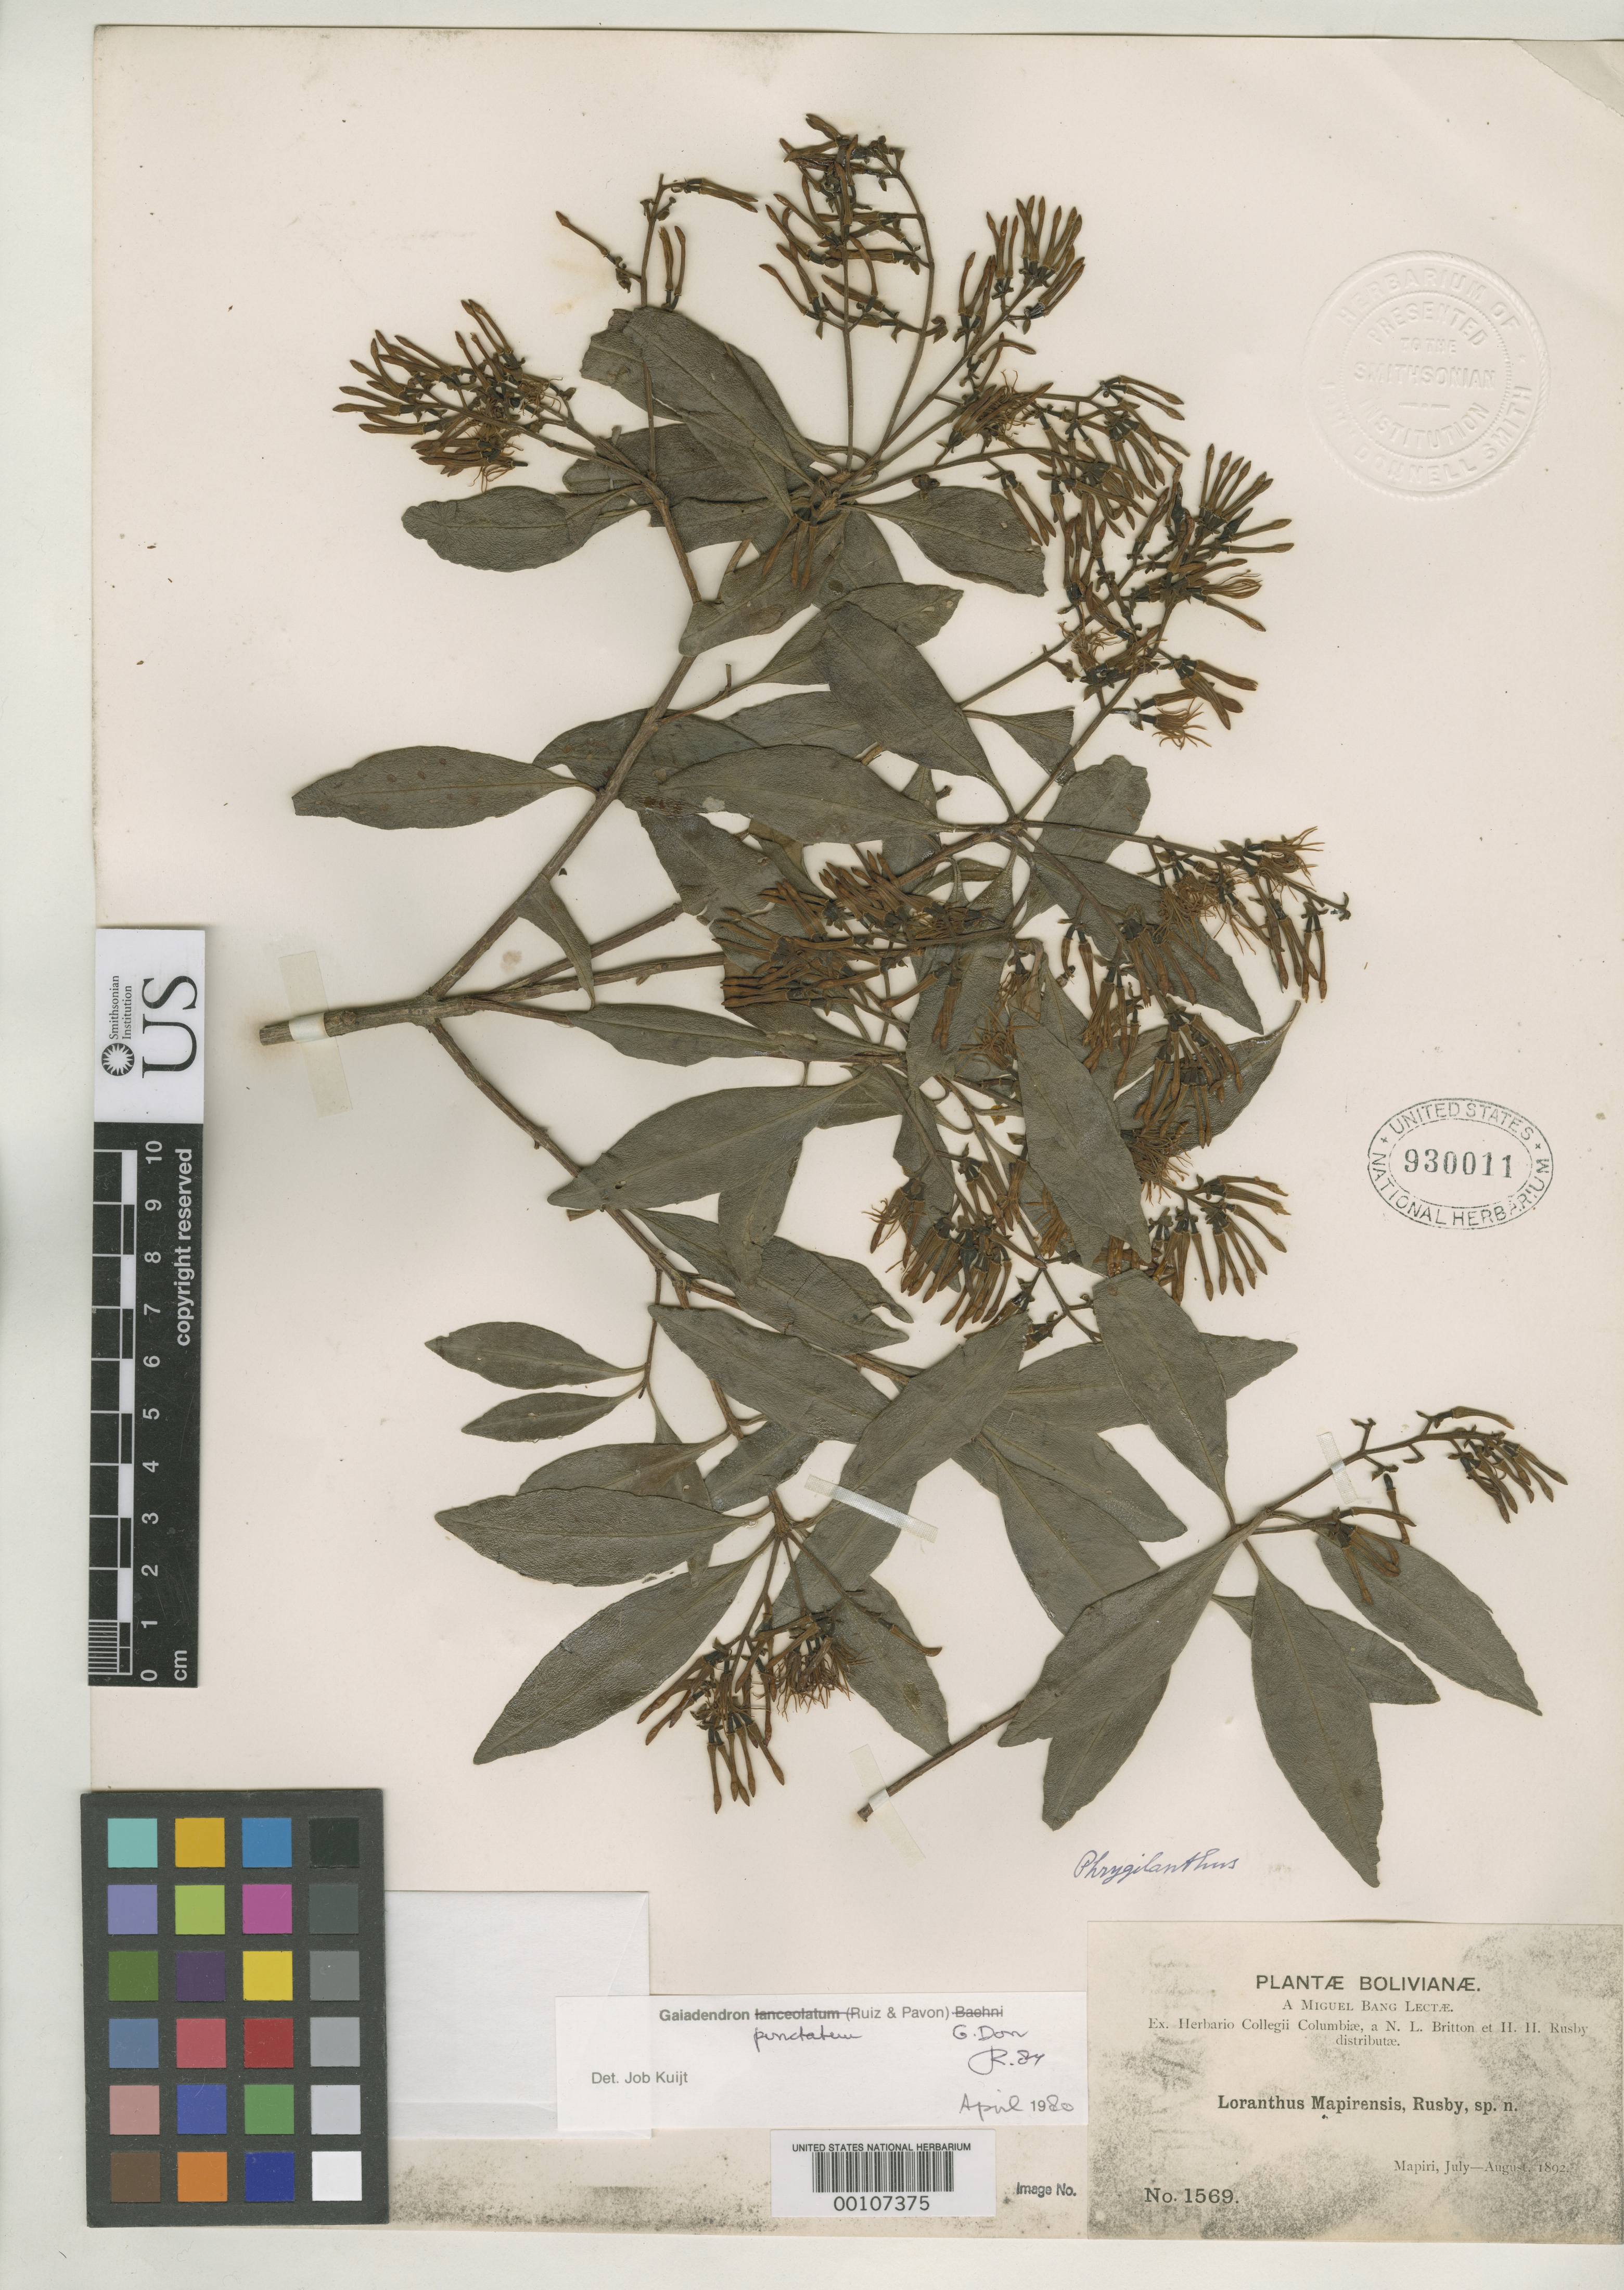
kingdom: Plantae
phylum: Tracheophyta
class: Magnoliopsida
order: Santalales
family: Loranthaceae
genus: Struthanthus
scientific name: Struthanthus mapirensis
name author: Rusby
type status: Syntype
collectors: M. Bang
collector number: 1569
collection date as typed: Jul 1892 to -- Aug 1892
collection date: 1892-07/1892-08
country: Bolivia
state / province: La Paz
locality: Mapiri.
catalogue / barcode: US 930011